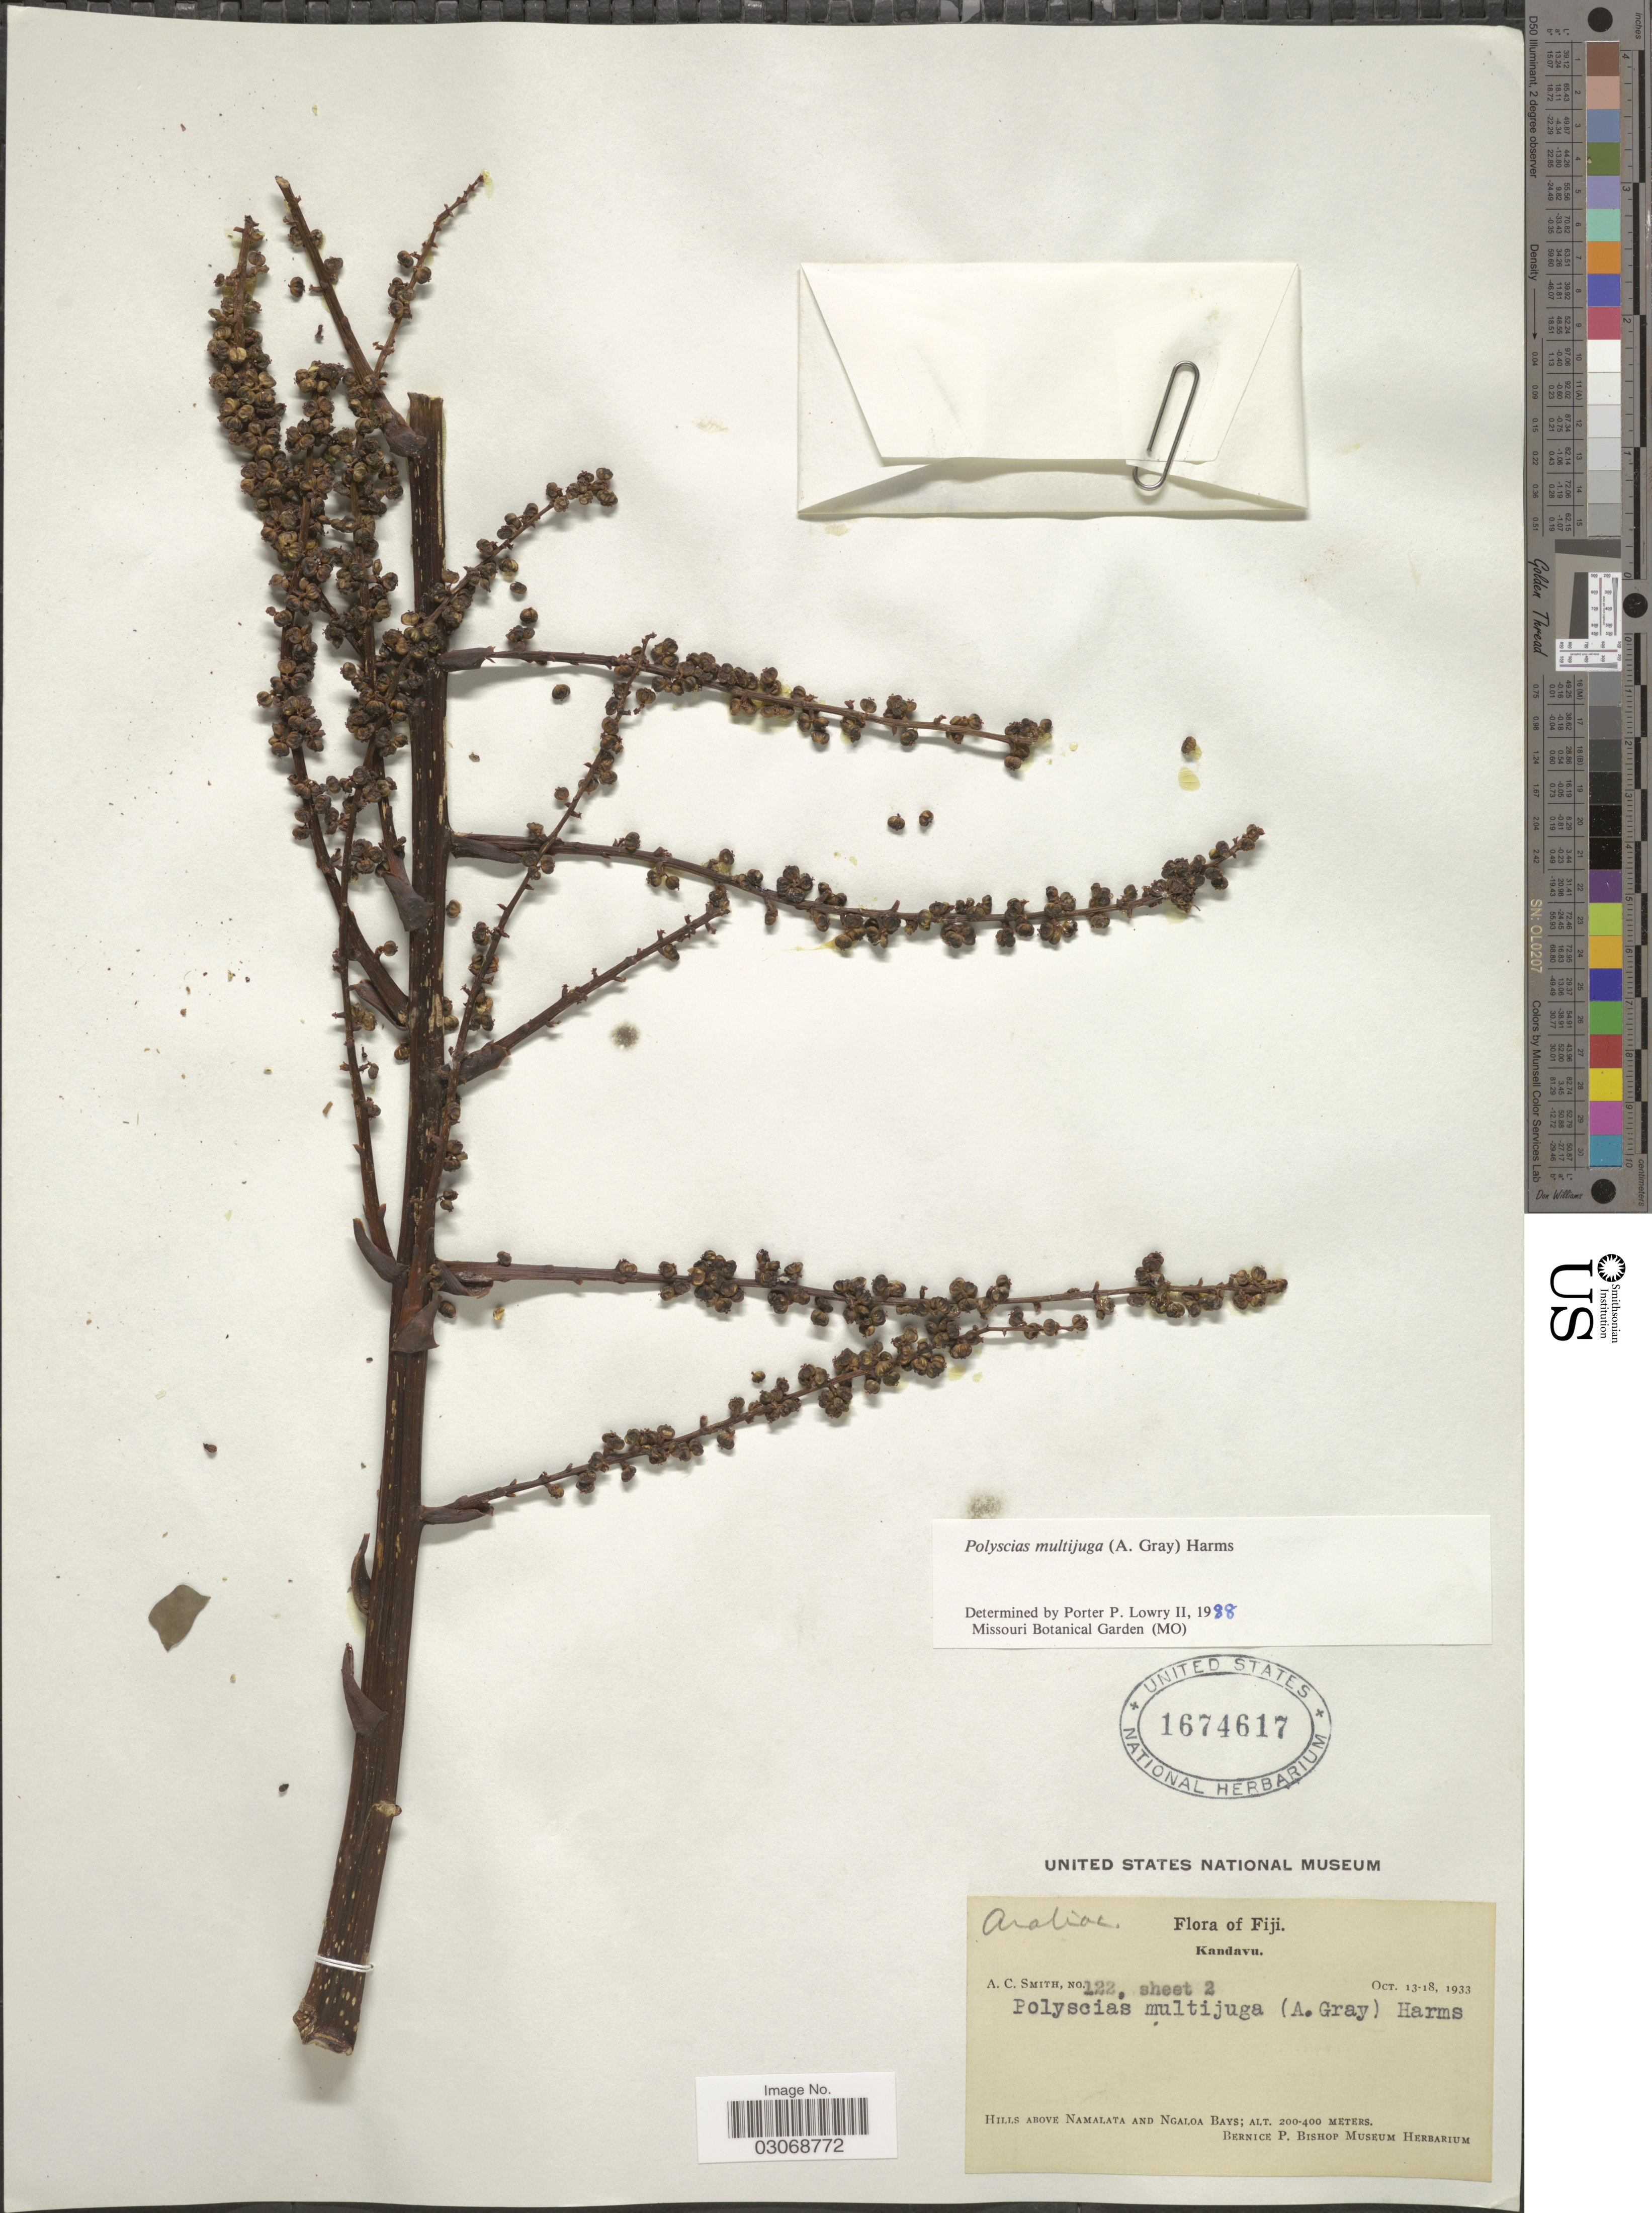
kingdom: Plantae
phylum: Tracheophyta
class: Magnoliopsida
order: Apiales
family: Araliaceae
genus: Polyscias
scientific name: Polyscias multijuga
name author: Harms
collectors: A. C. Smith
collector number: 122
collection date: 1933-10-13/1933-10-18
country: Fiji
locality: Kandavu. Hills above Namalata and Ngaloa Bays.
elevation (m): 200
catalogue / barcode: US 1674617